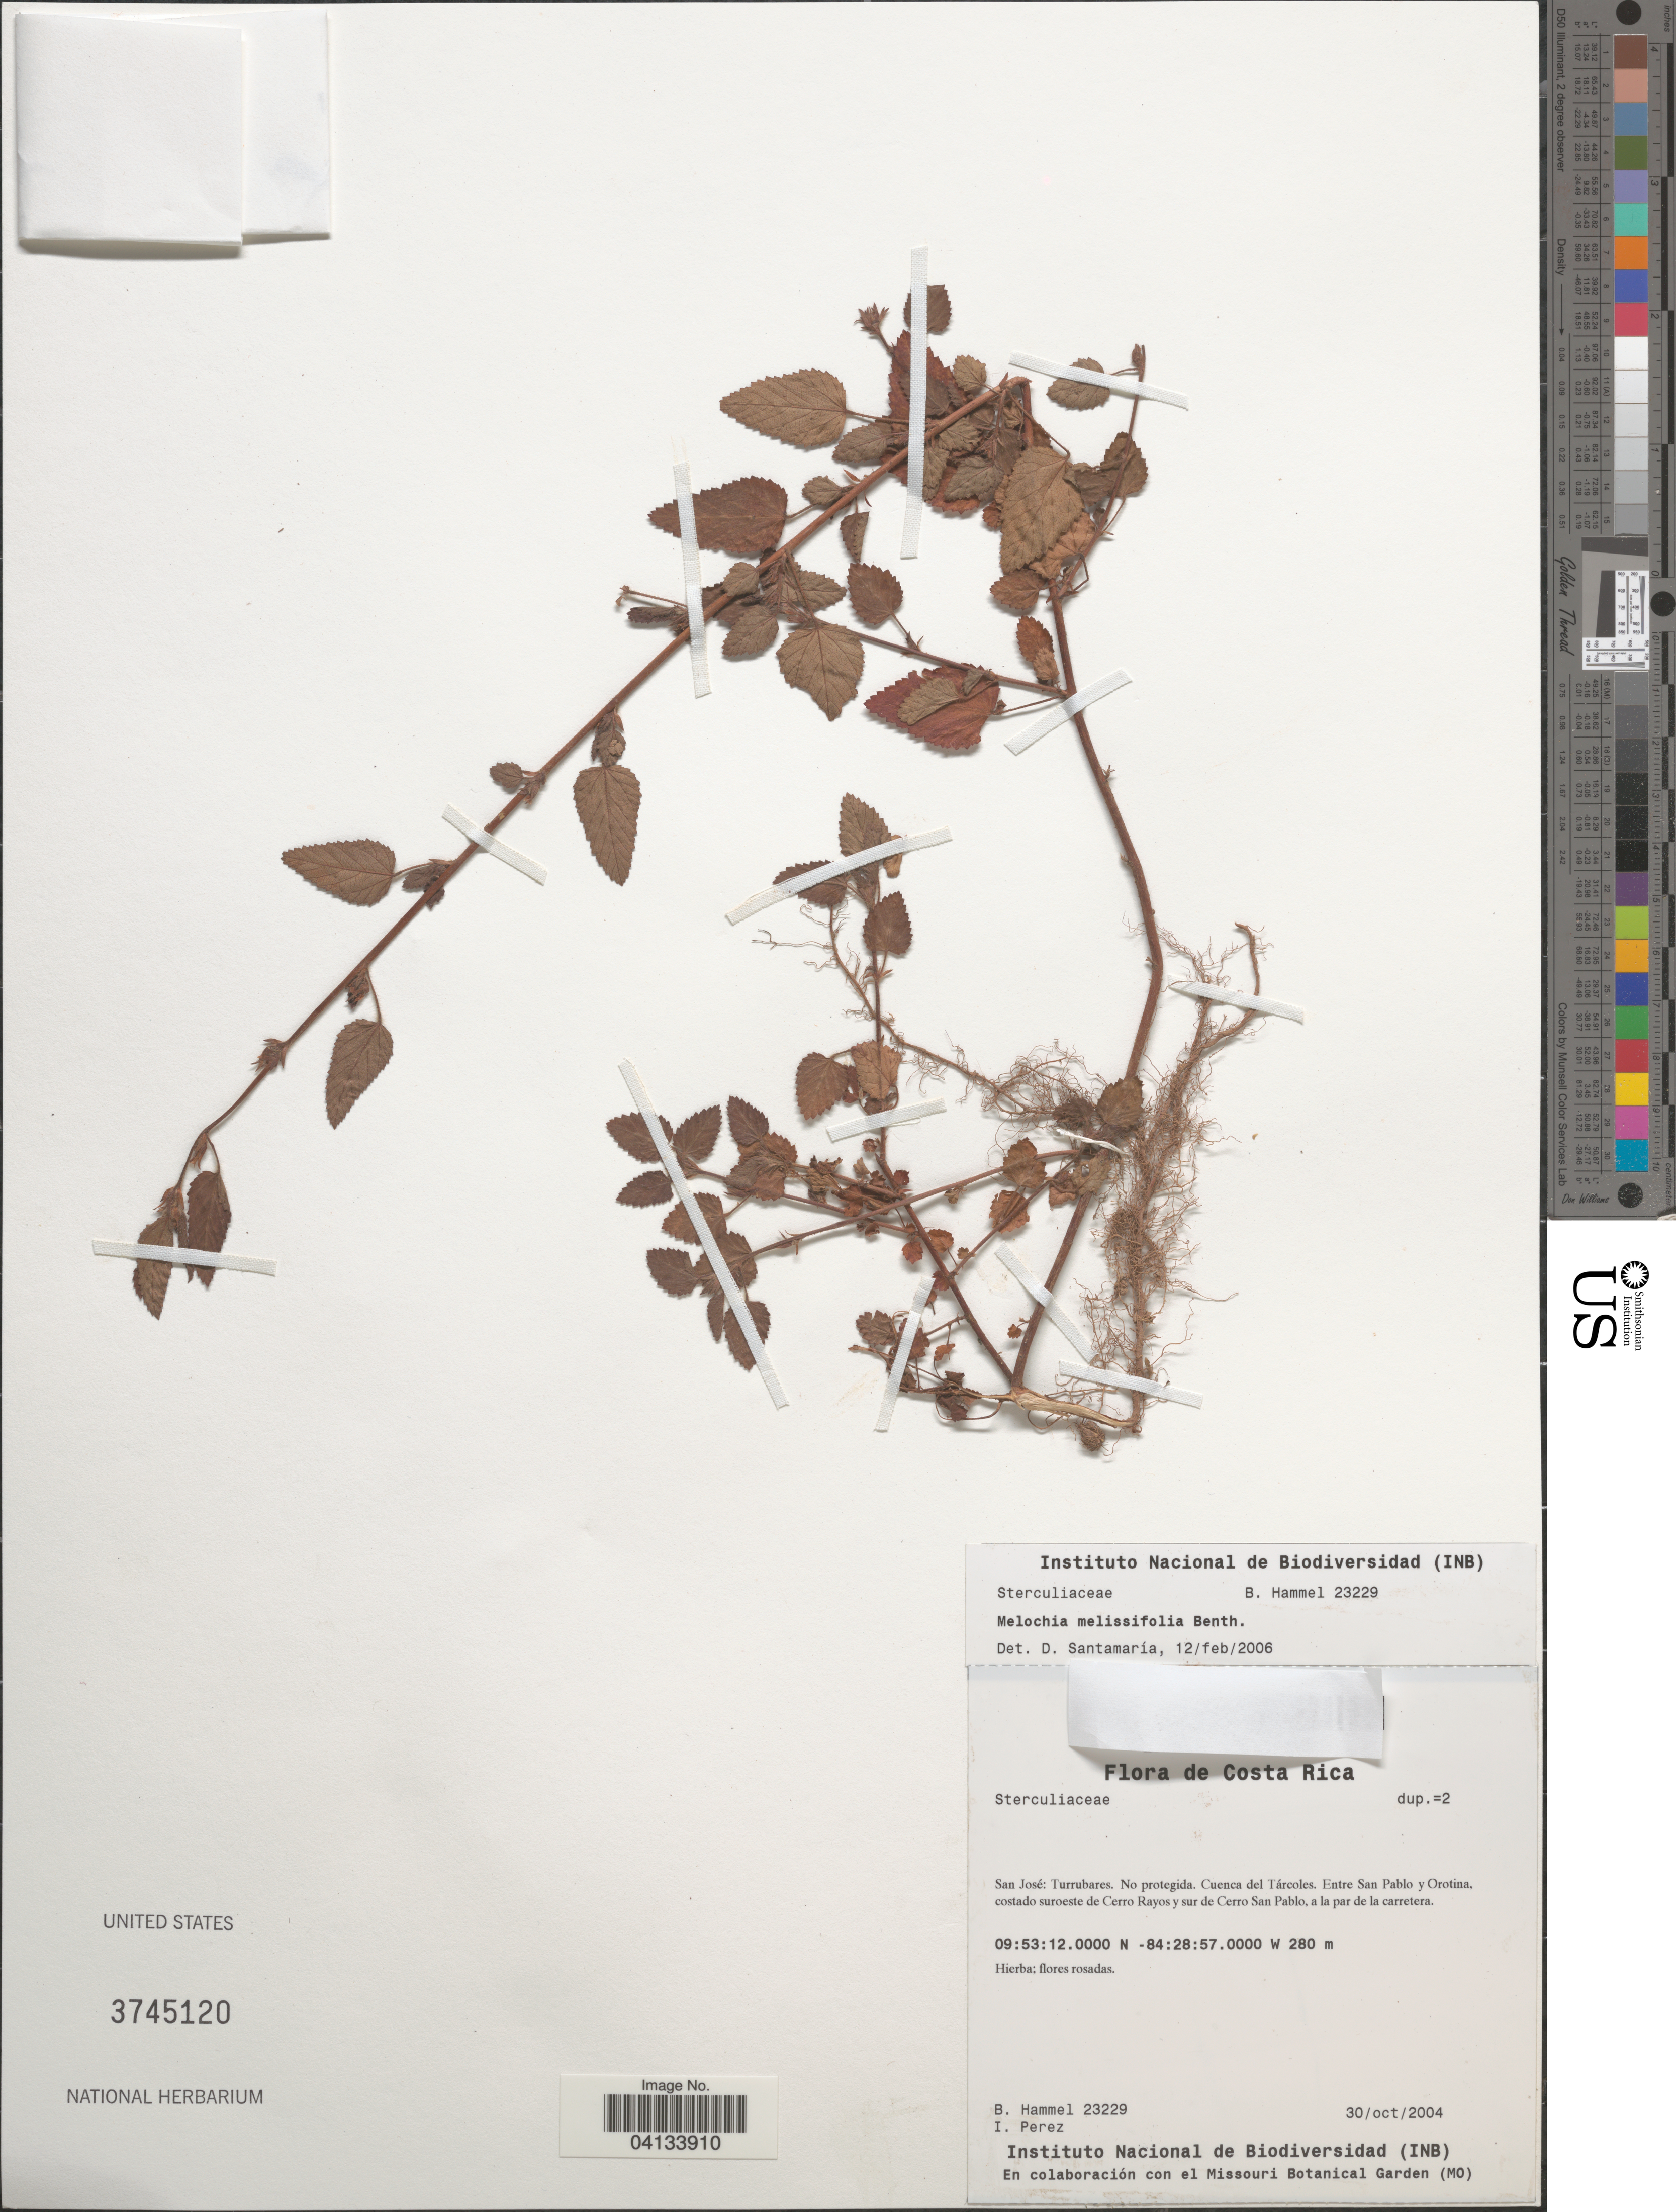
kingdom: Plantae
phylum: Tracheophyta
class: Magnoliopsida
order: Malvales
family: Malvaceae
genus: Melochia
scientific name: Melochia melissifolia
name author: Benth.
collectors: B. Hammel & I. Pérez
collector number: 23229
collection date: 2004-10-30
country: Costa Rica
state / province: San José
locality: Turrubares. No protegida. Cuenca del Tárcoles. Entre San Pablo y Orotina, costado suroeste de Cerro Rayos y sur de Cerro San Pablo, a la par de la carretera.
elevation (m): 280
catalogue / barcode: US 3745120